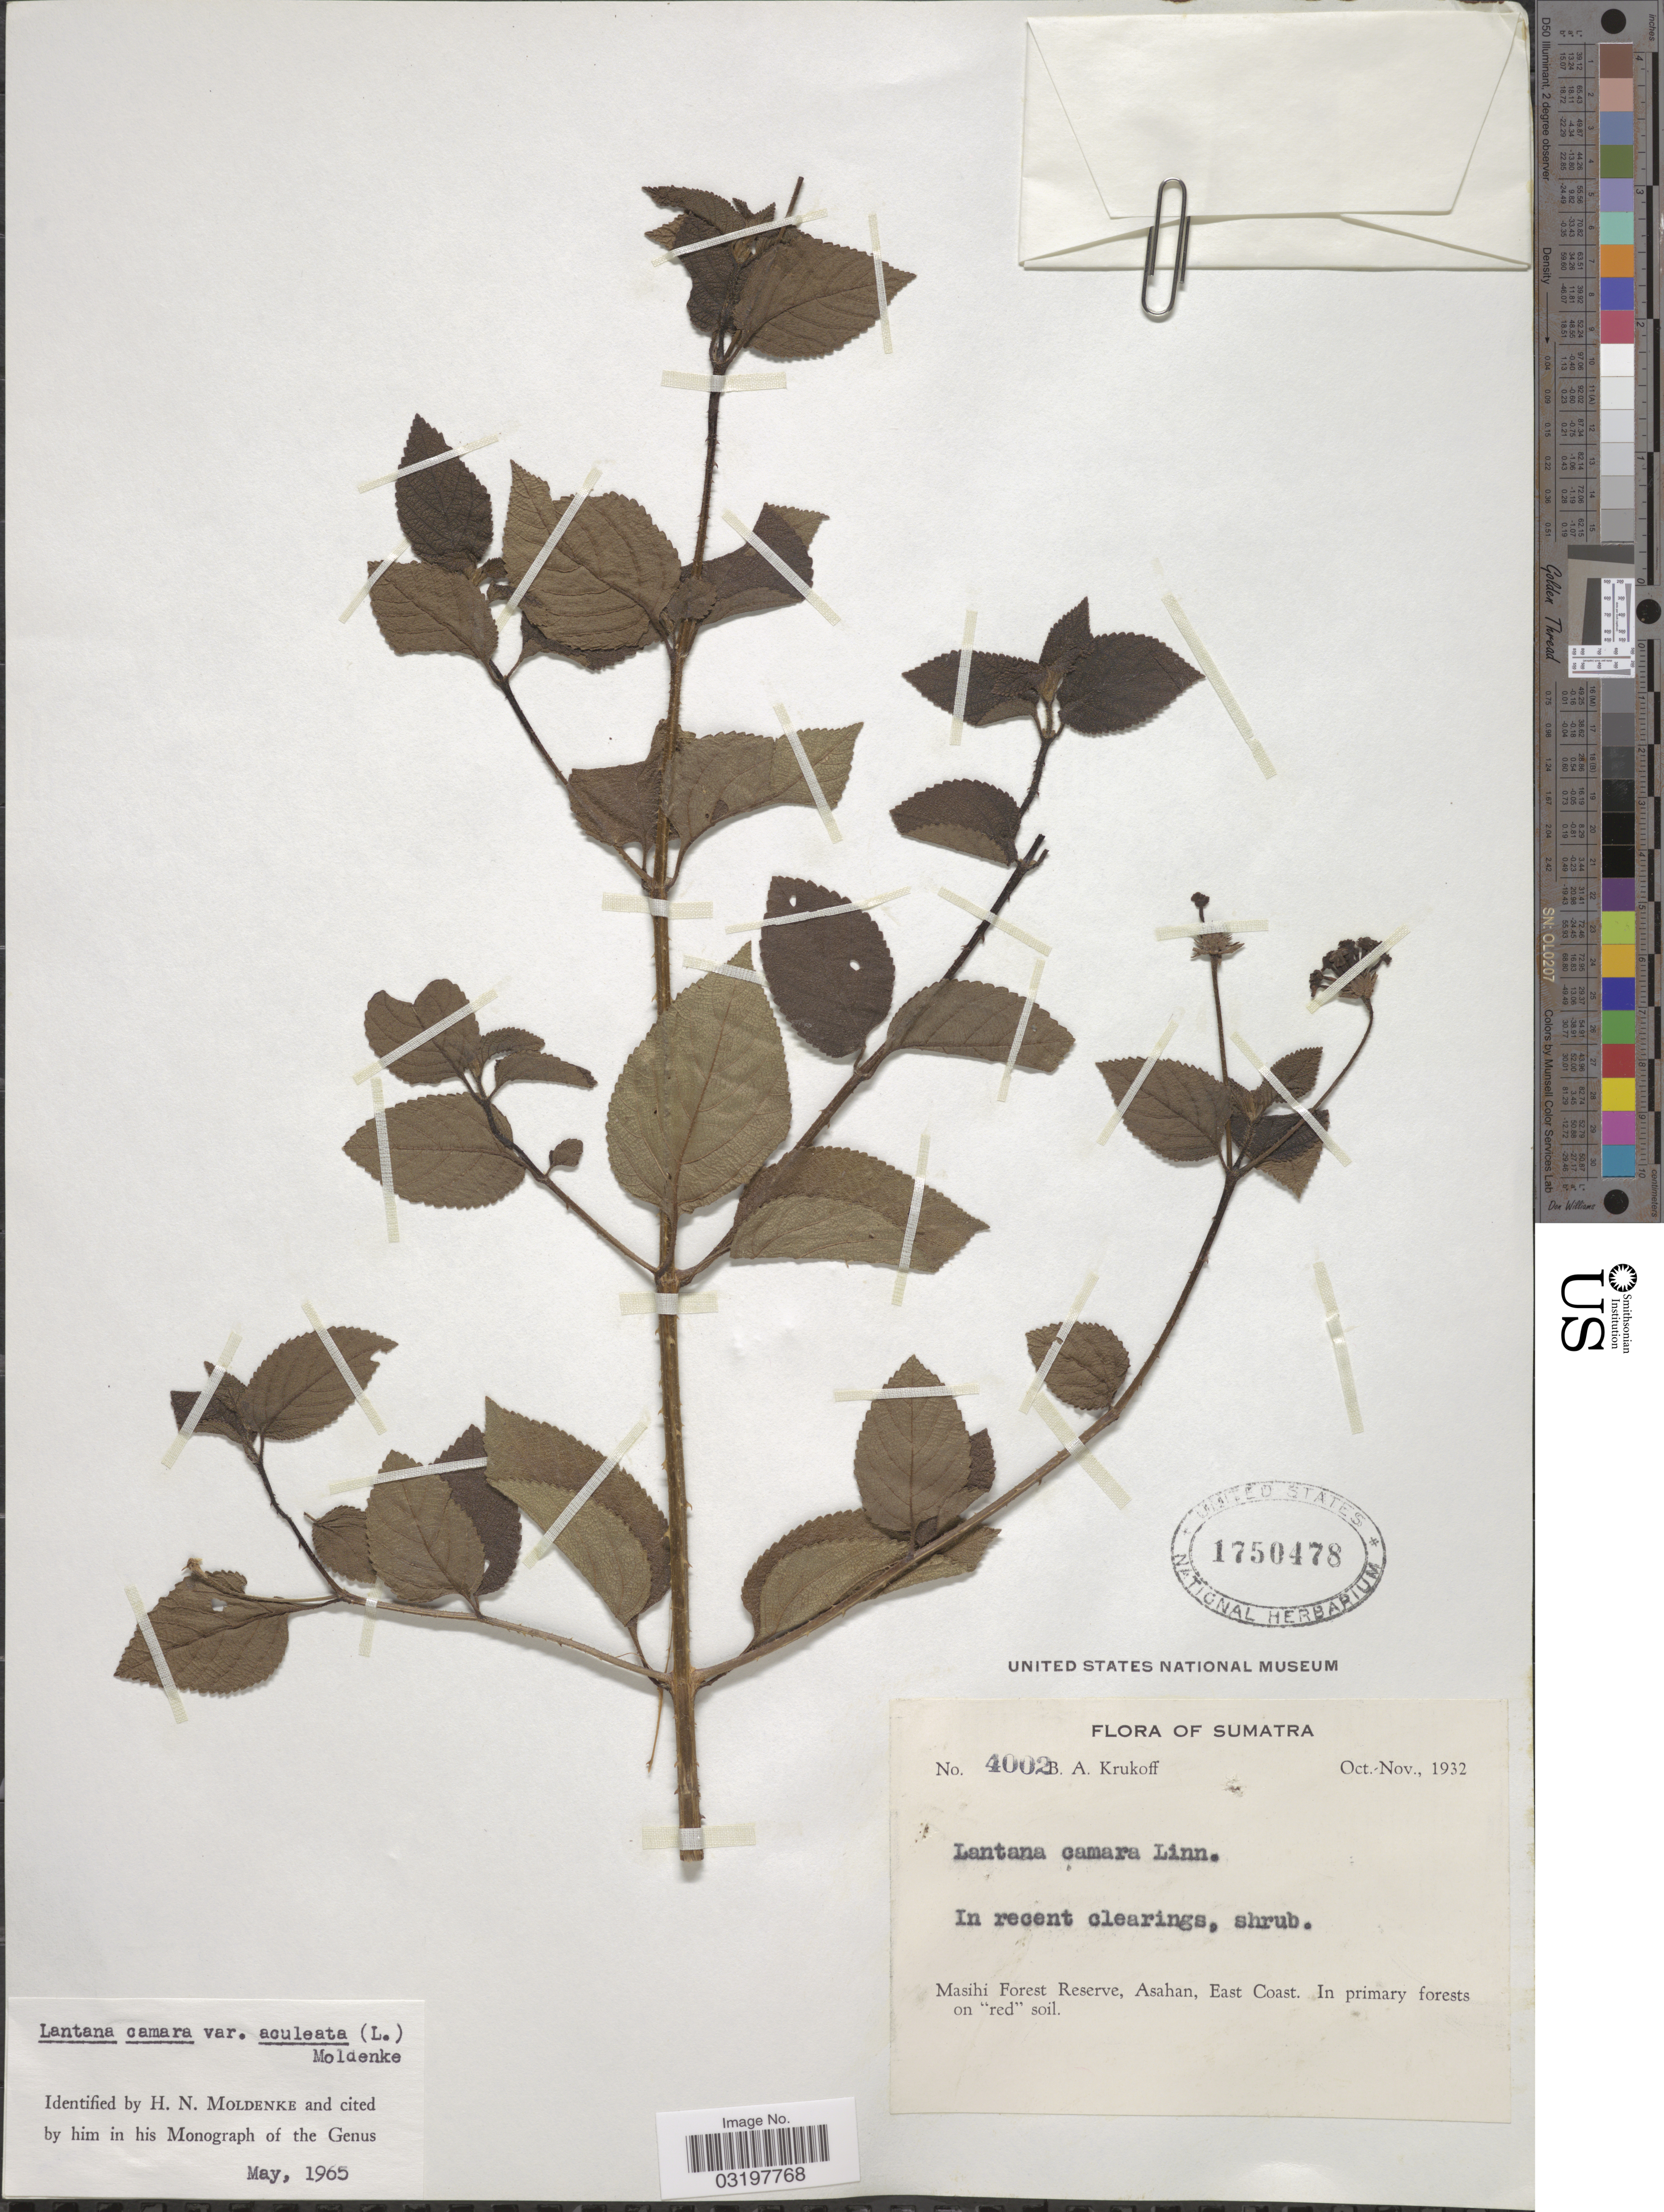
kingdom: Plantae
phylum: Tracheophyta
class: Magnoliopsida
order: Lamiales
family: Verbenaceae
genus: Lantana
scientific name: Lantana camara var. aculeata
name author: (L.) Moldenke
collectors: B. A. Krukoff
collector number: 4002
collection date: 1932-10/1932-11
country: Indonesia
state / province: Sumatra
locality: Masihi Forest Reserve, Asahan, East Coast.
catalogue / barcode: US 1750478